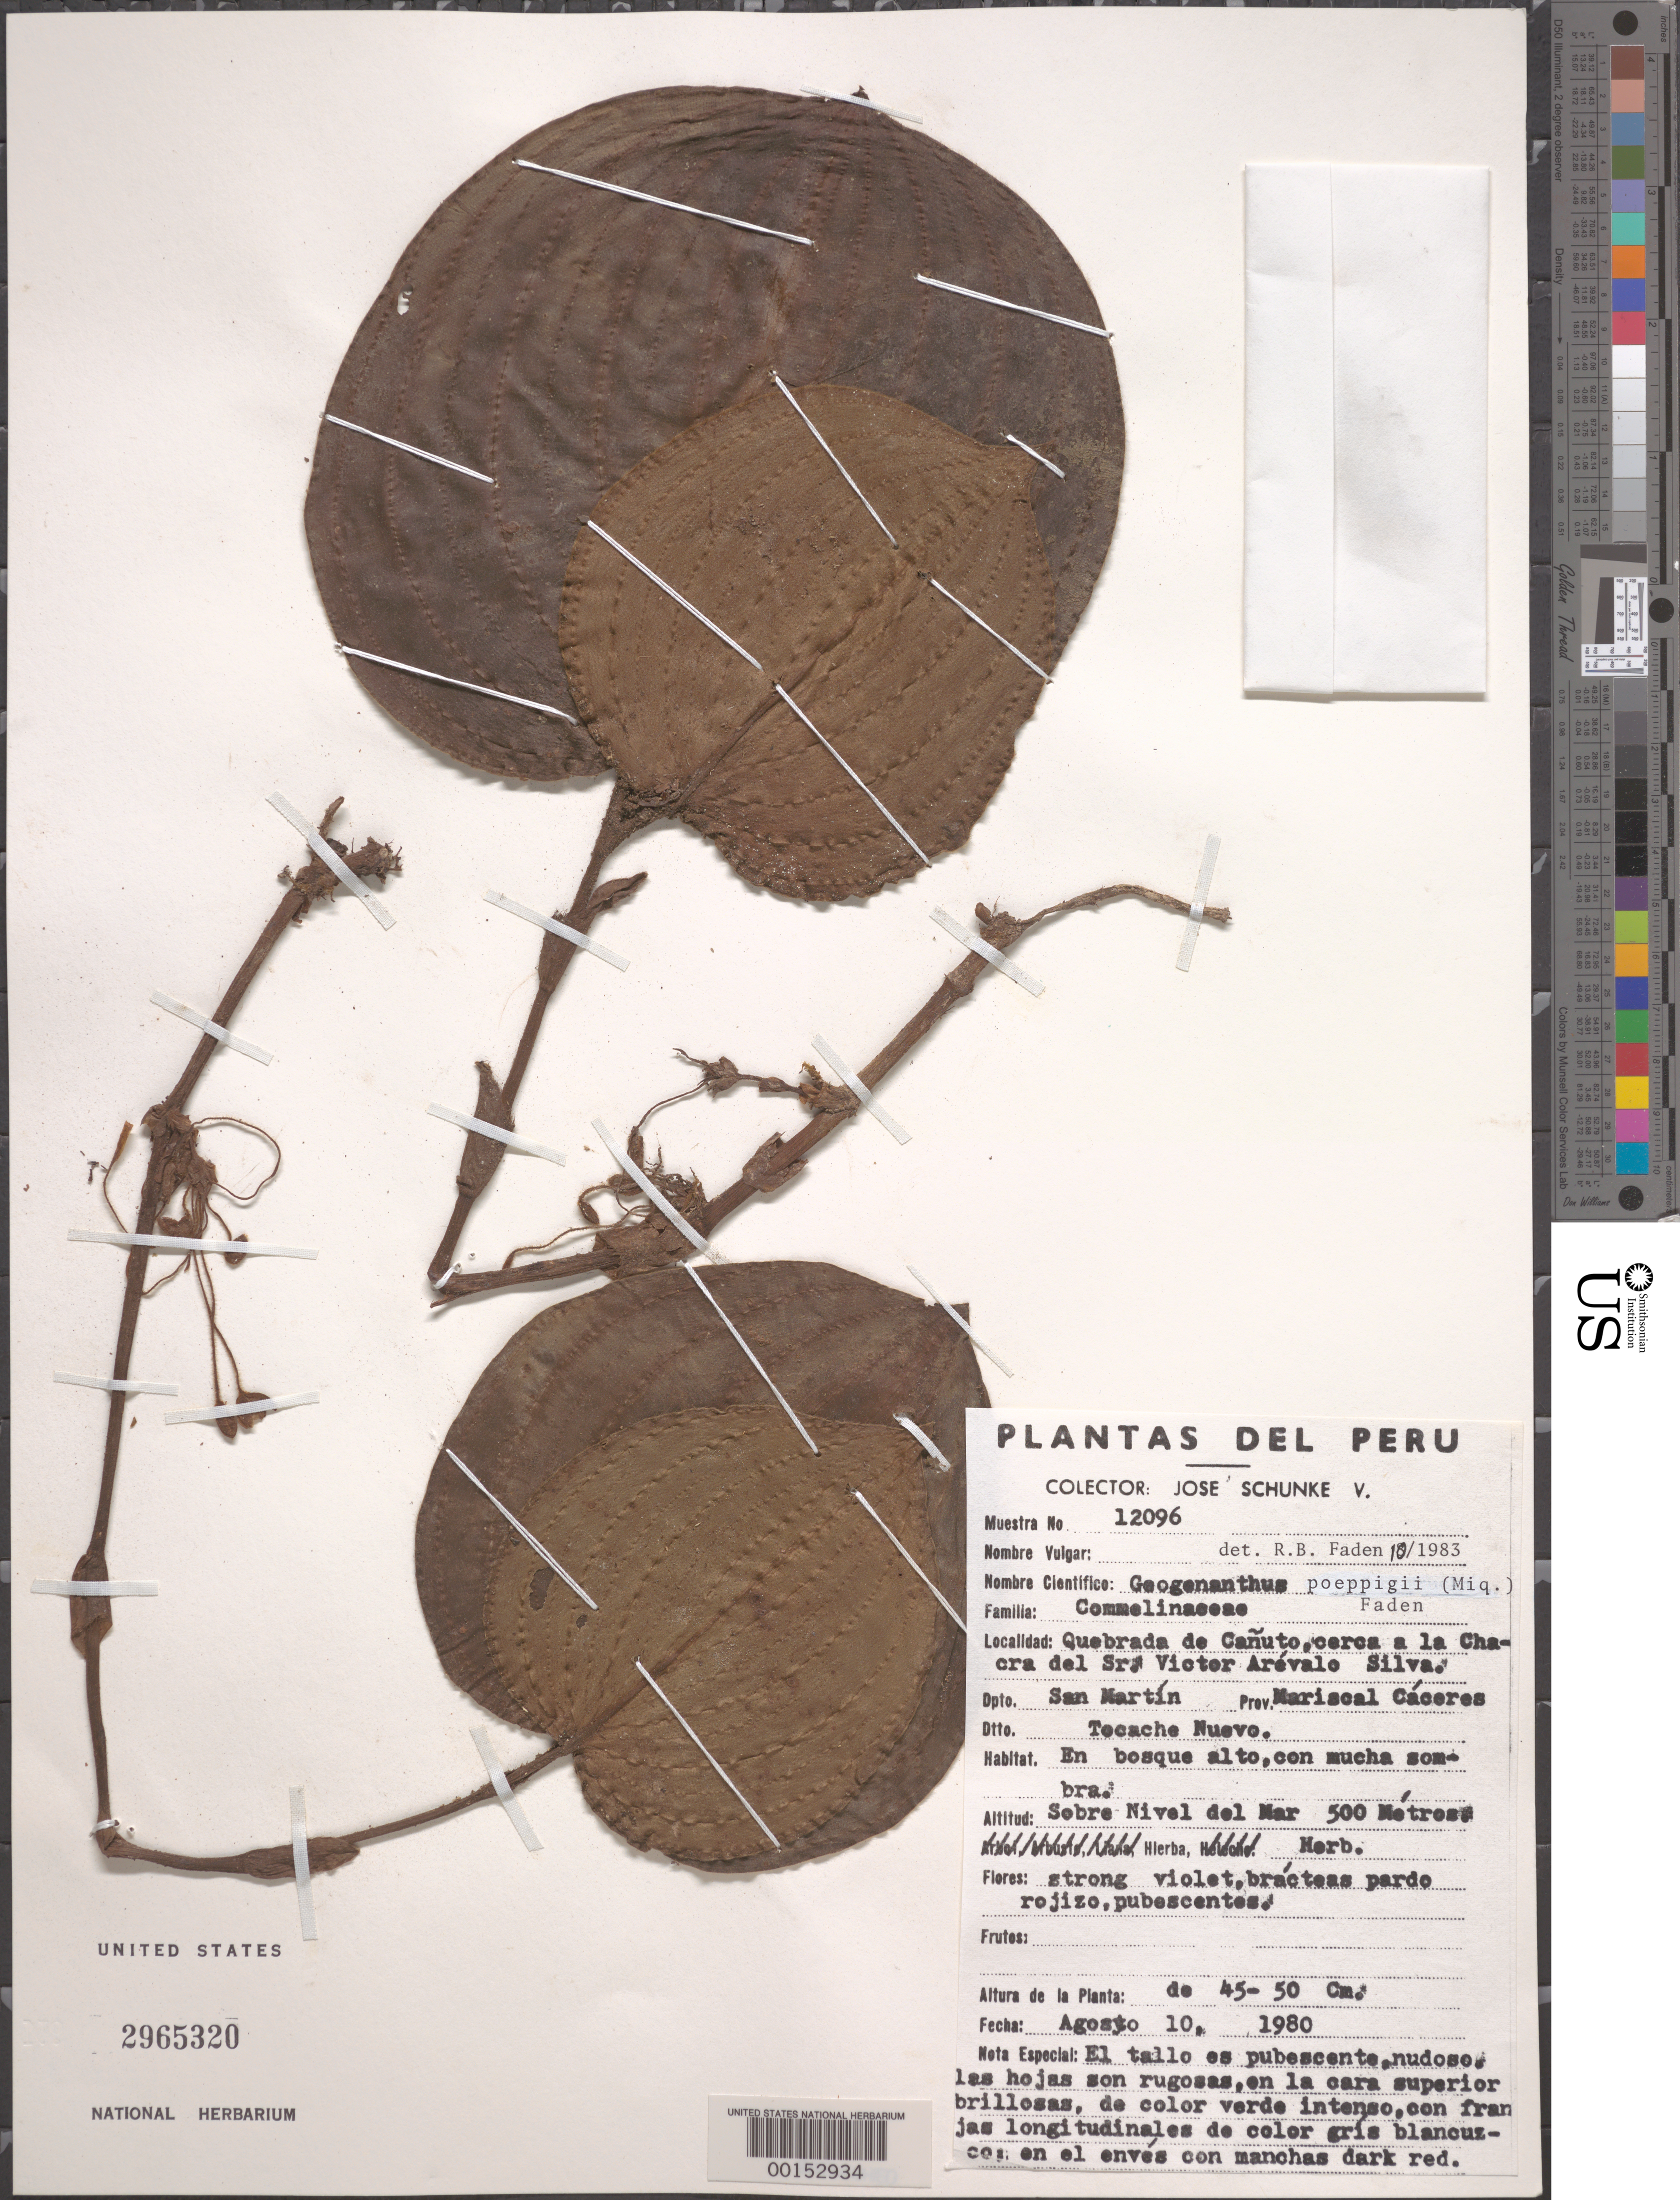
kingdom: Plantae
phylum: Tracheophyta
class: Liliopsida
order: Commelinales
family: Commelinaceae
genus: Geogenanthus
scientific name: Geogenanthus poeppigii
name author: (Miq.) Faden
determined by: Faden, Robert B., (US), Smithsonian Institution - National Museum of Natural History (UNITED STATES)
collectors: J. Schunke Vigo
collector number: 12096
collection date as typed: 10 Aug 1980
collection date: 1980-08-10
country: Peru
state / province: San Martín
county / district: Mariscal Cáceres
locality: Tocache nuevo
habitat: Forest; full sun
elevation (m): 500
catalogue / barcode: US 2965320